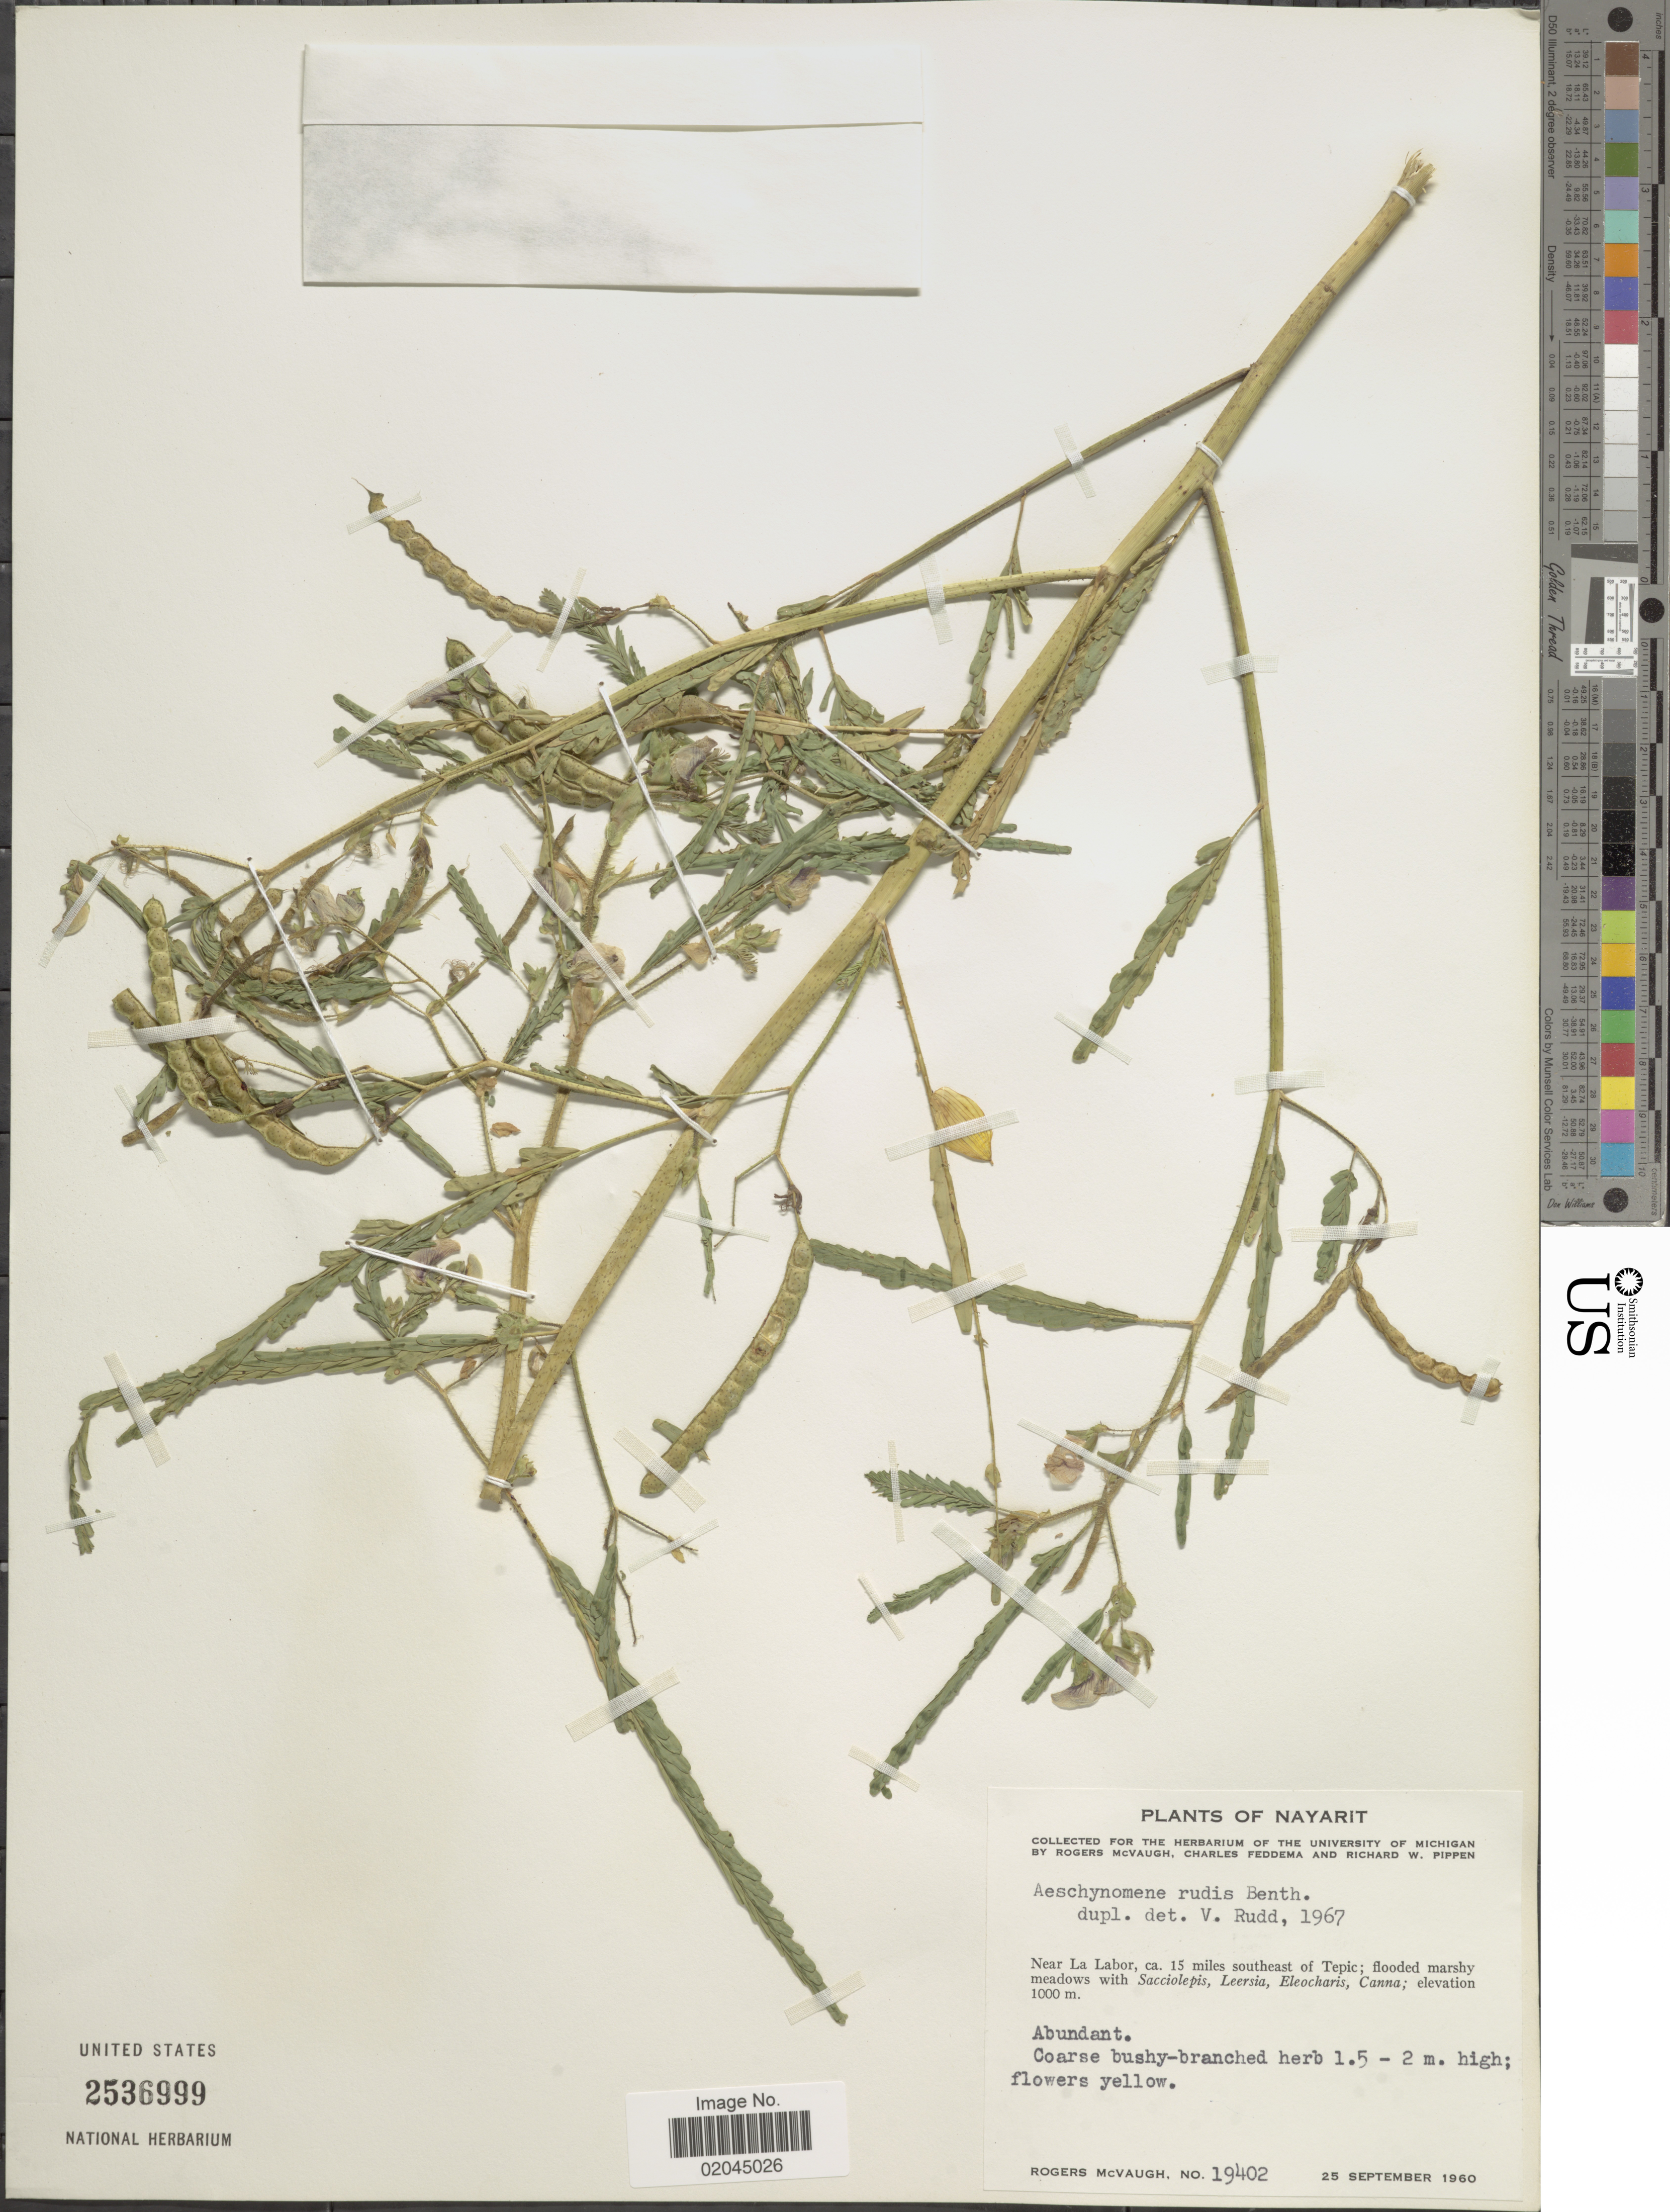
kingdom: Plantae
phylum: Tracheophyta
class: Magnoliopsida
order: Fabales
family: Fabaceae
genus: Aeschynomene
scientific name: Aeschynomene rudis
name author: Benth.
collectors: R. McVaugh, C. Feddema & R. W. Pippen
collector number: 19402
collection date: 1960-09-25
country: Mexico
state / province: Nayarit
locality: Near La Labor, 15 miles southeast of Tepic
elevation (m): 1000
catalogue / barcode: US 2536999